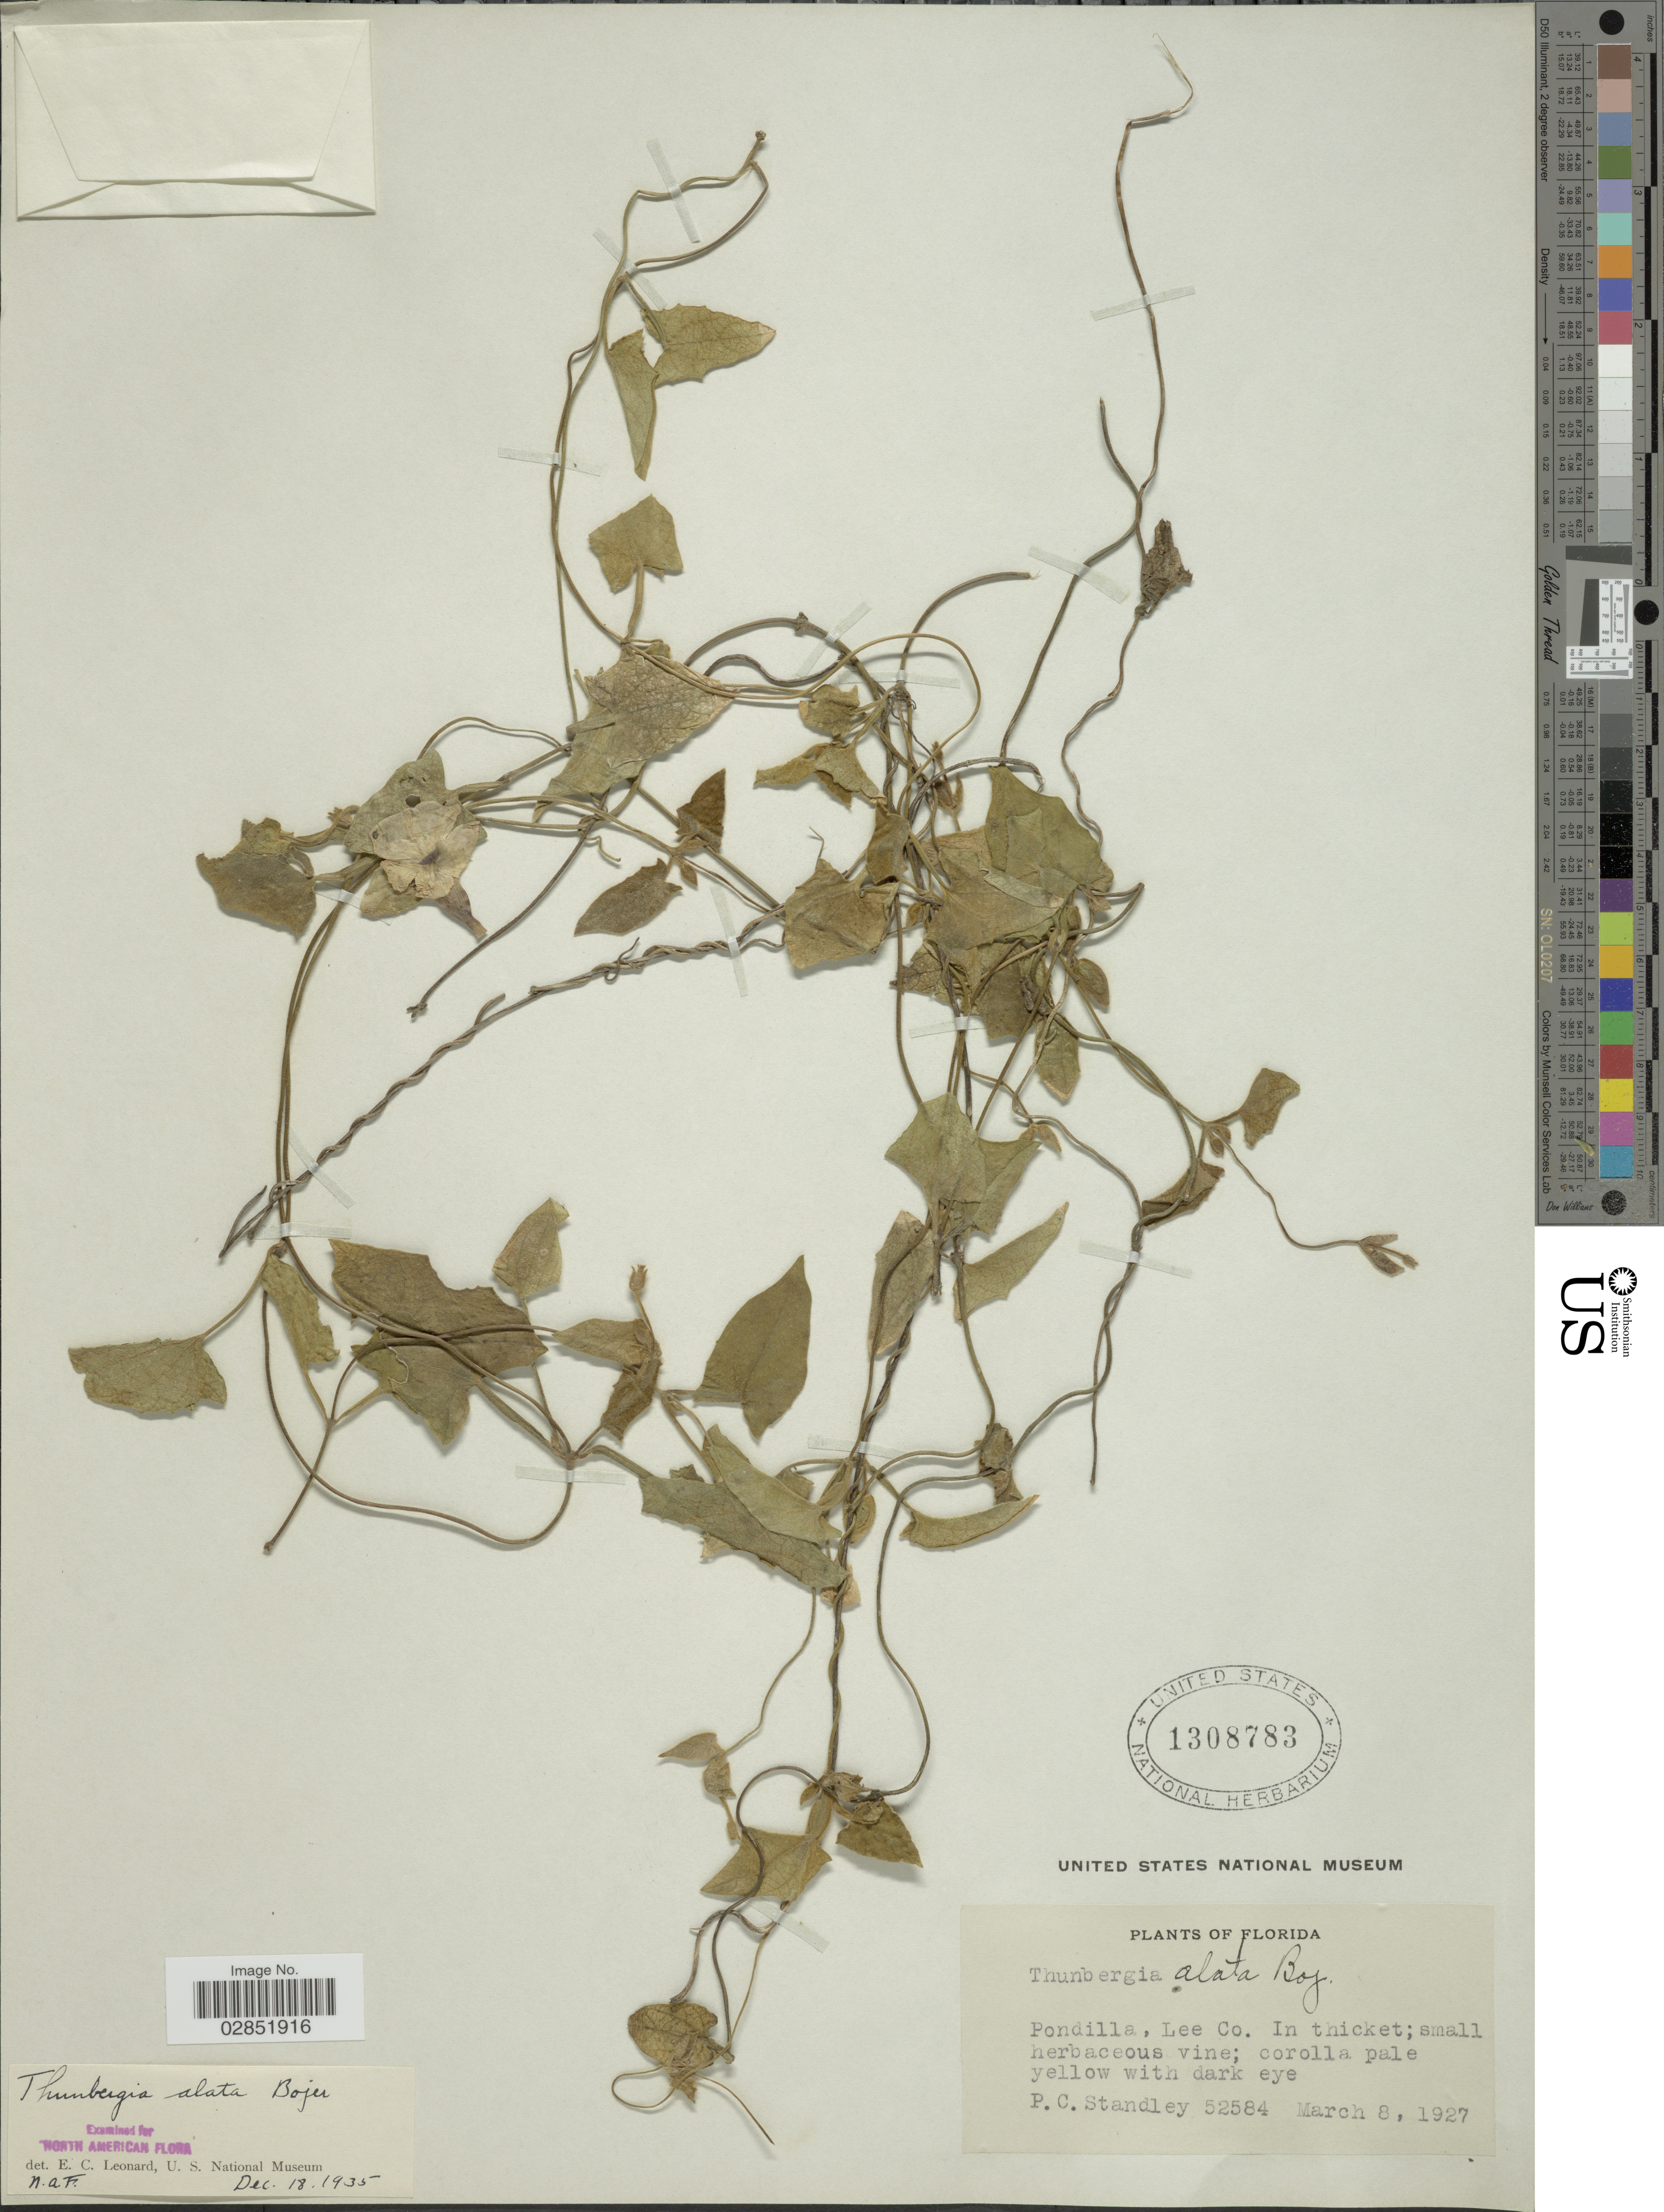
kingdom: Plantae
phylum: Tracheophyta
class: Magnoliopsida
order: Lamiales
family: Acanthaceae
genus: Thunbergia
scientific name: Thunbergia alata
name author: Bojer ex Sims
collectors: P. C. Standley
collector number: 52584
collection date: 1927-03-08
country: United States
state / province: Florida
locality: Pondilla, Lee County.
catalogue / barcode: US 1308783